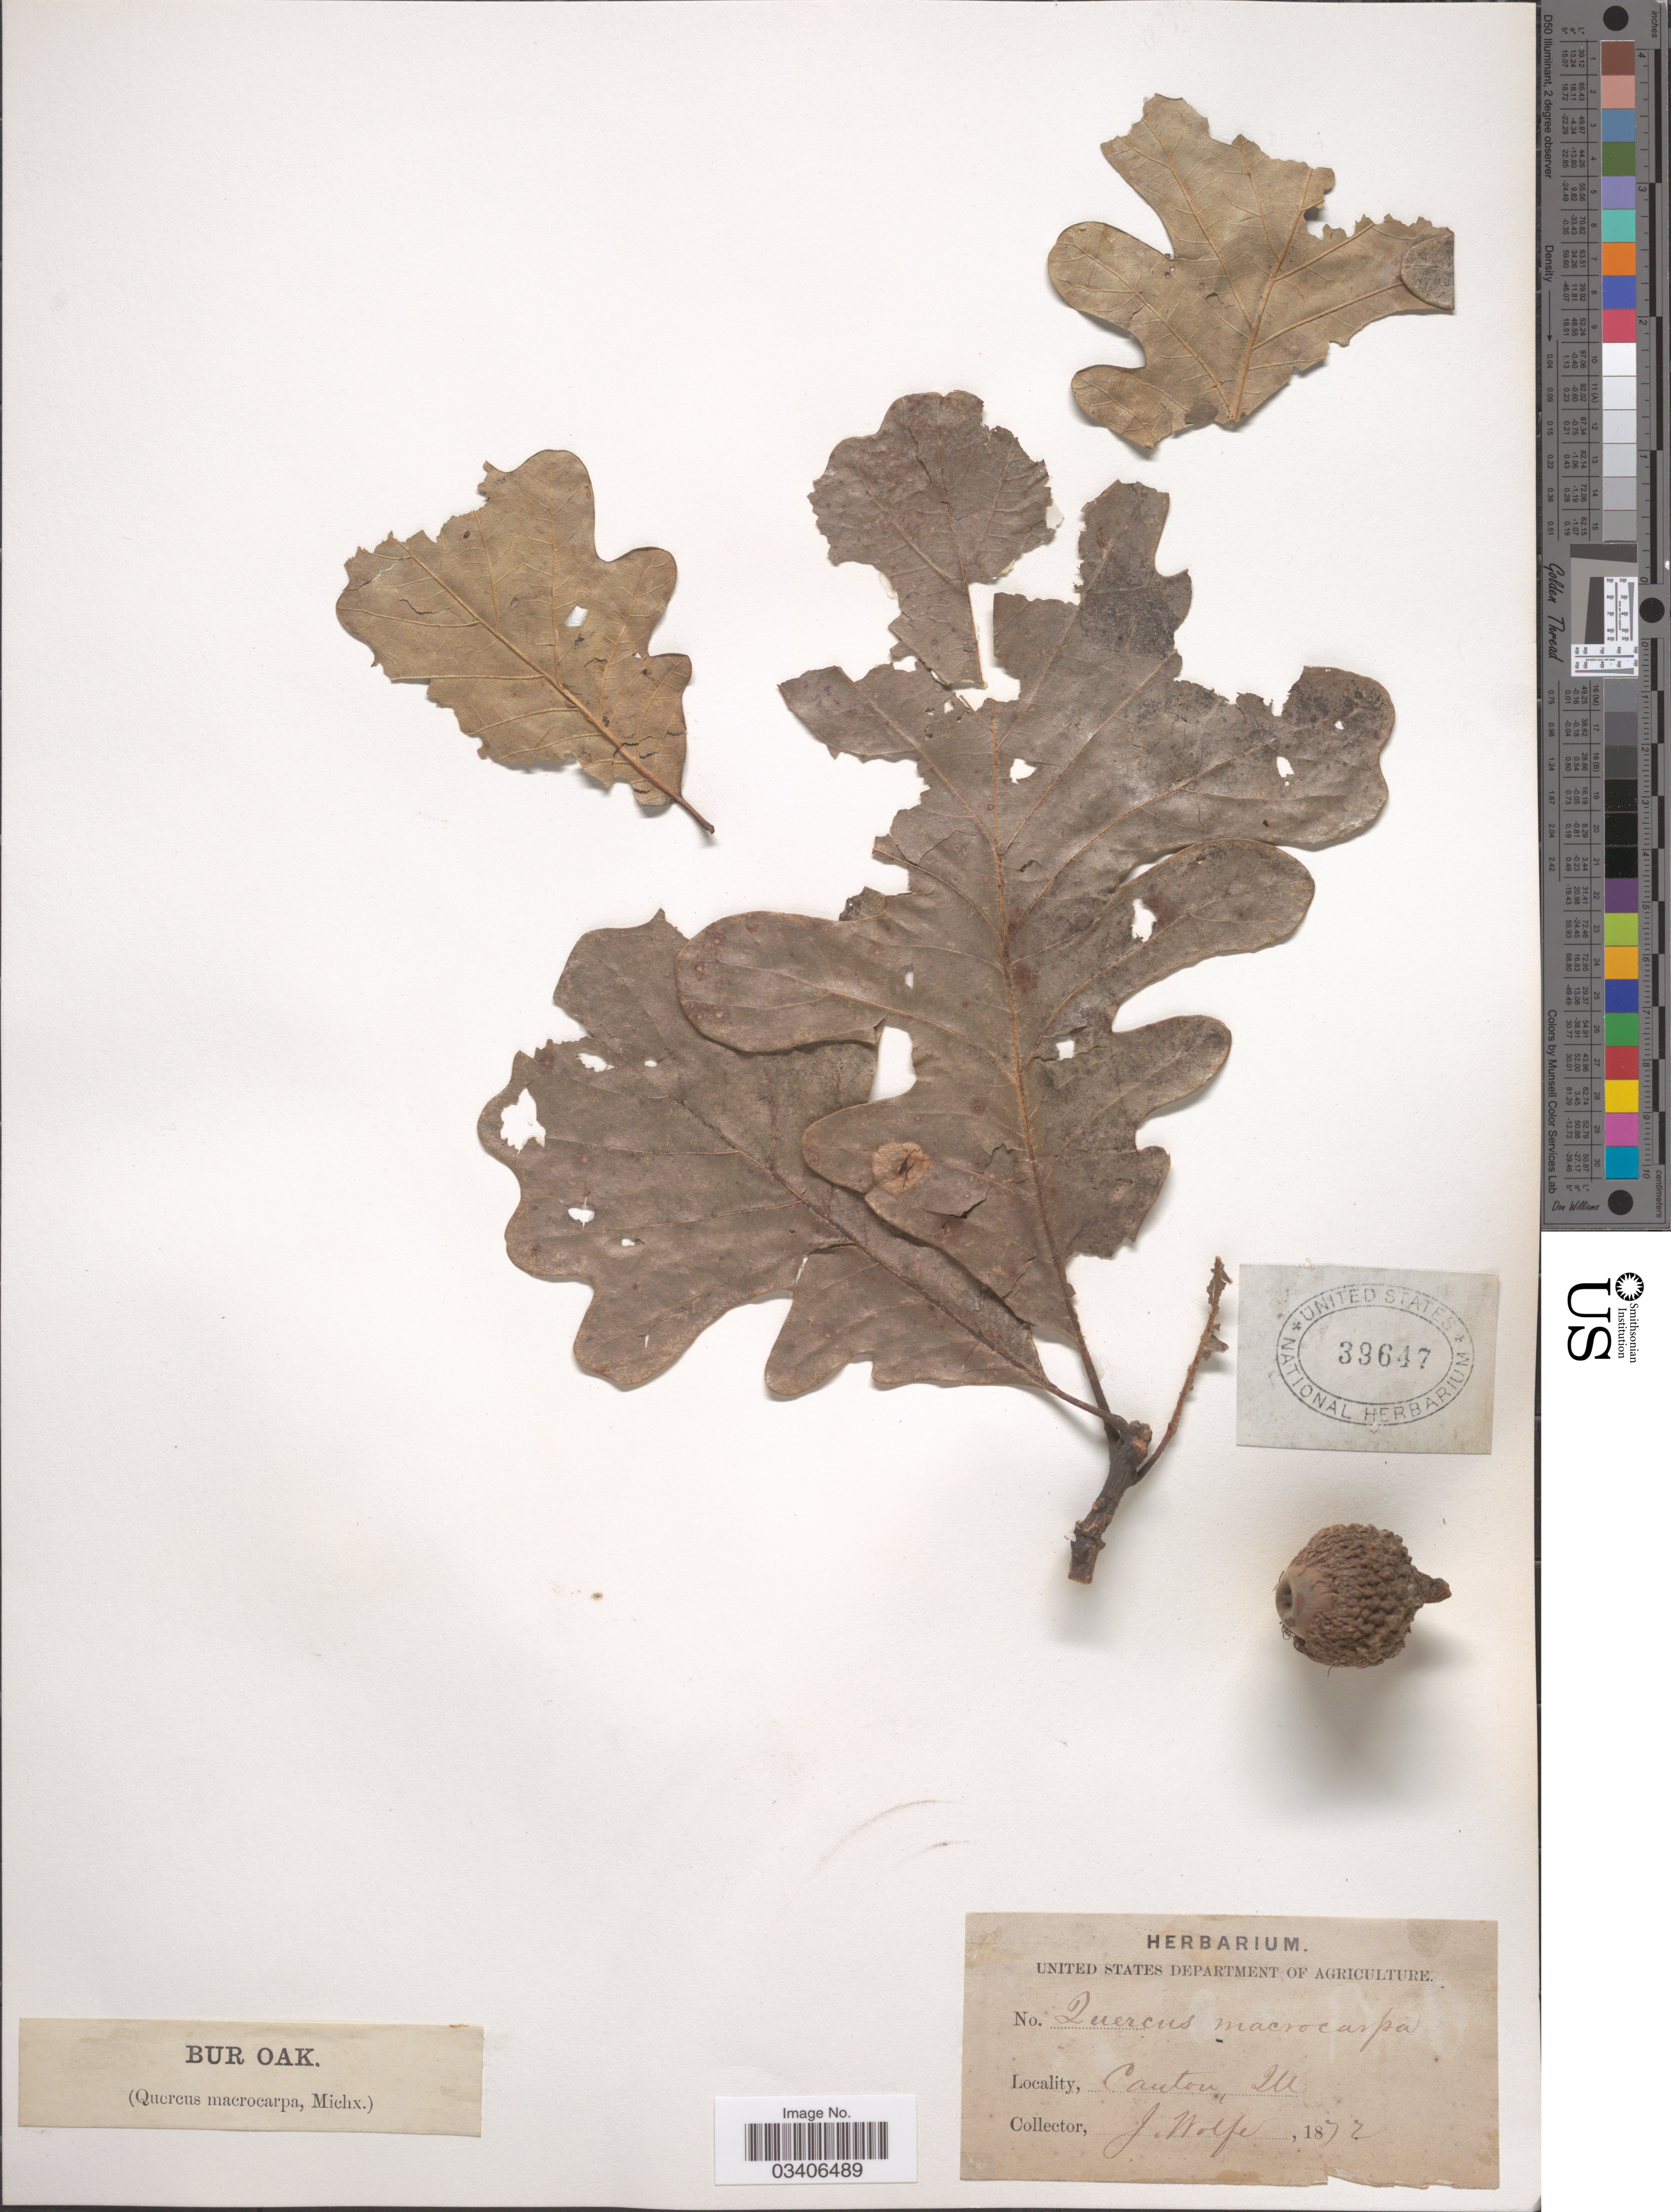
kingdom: Plantae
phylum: Tracheophyta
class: Magnoliopsida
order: Fagales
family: Fagaceae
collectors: J. Wolfe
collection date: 1872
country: United States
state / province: Illinois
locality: Canton Ill.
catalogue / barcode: US 39647